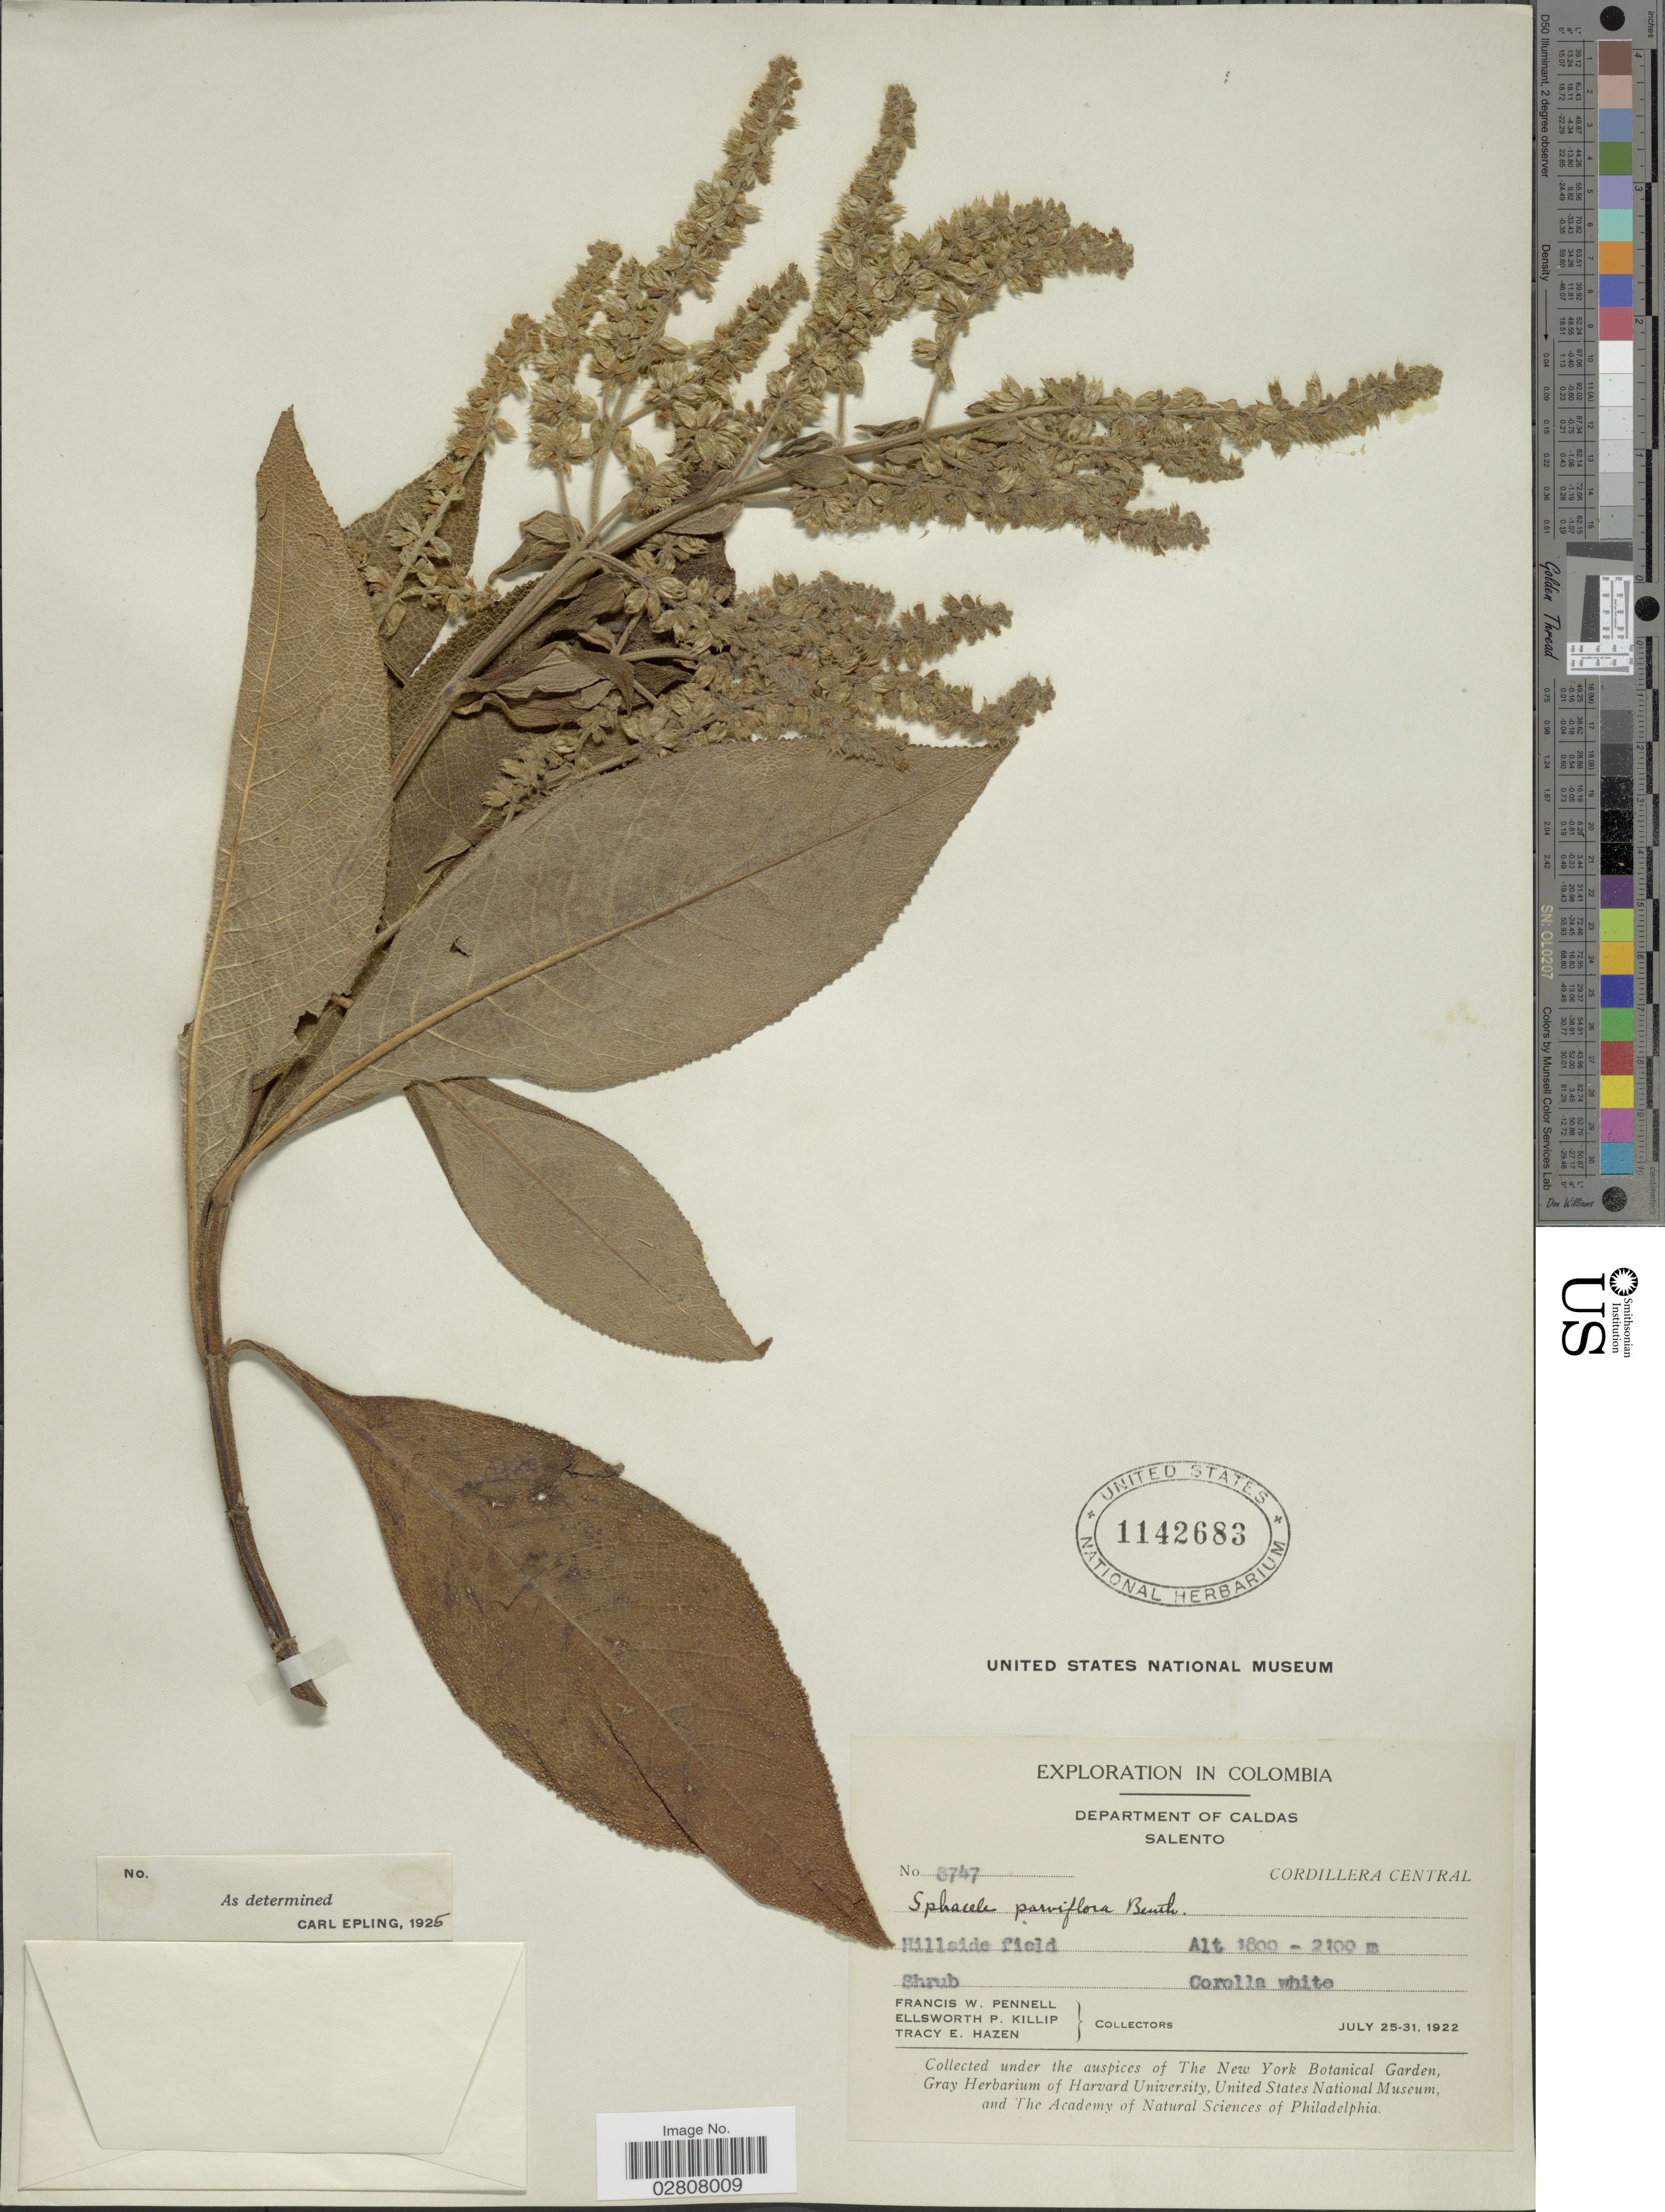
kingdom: Plantae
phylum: Tracheophyta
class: Magnoliopsida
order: Lamiales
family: Lamiaceae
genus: Lepechinia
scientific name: Lepechinia bullata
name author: (Kunth) Epling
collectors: F. W. Pennell, E. P. Killip & T. E. Hazen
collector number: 8747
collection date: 1922-07-25/1922-07-31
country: Colombia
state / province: Caldas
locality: Department of Caldas. Salento. Cordillera Central. Hillside field.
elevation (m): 1800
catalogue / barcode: US 1142683